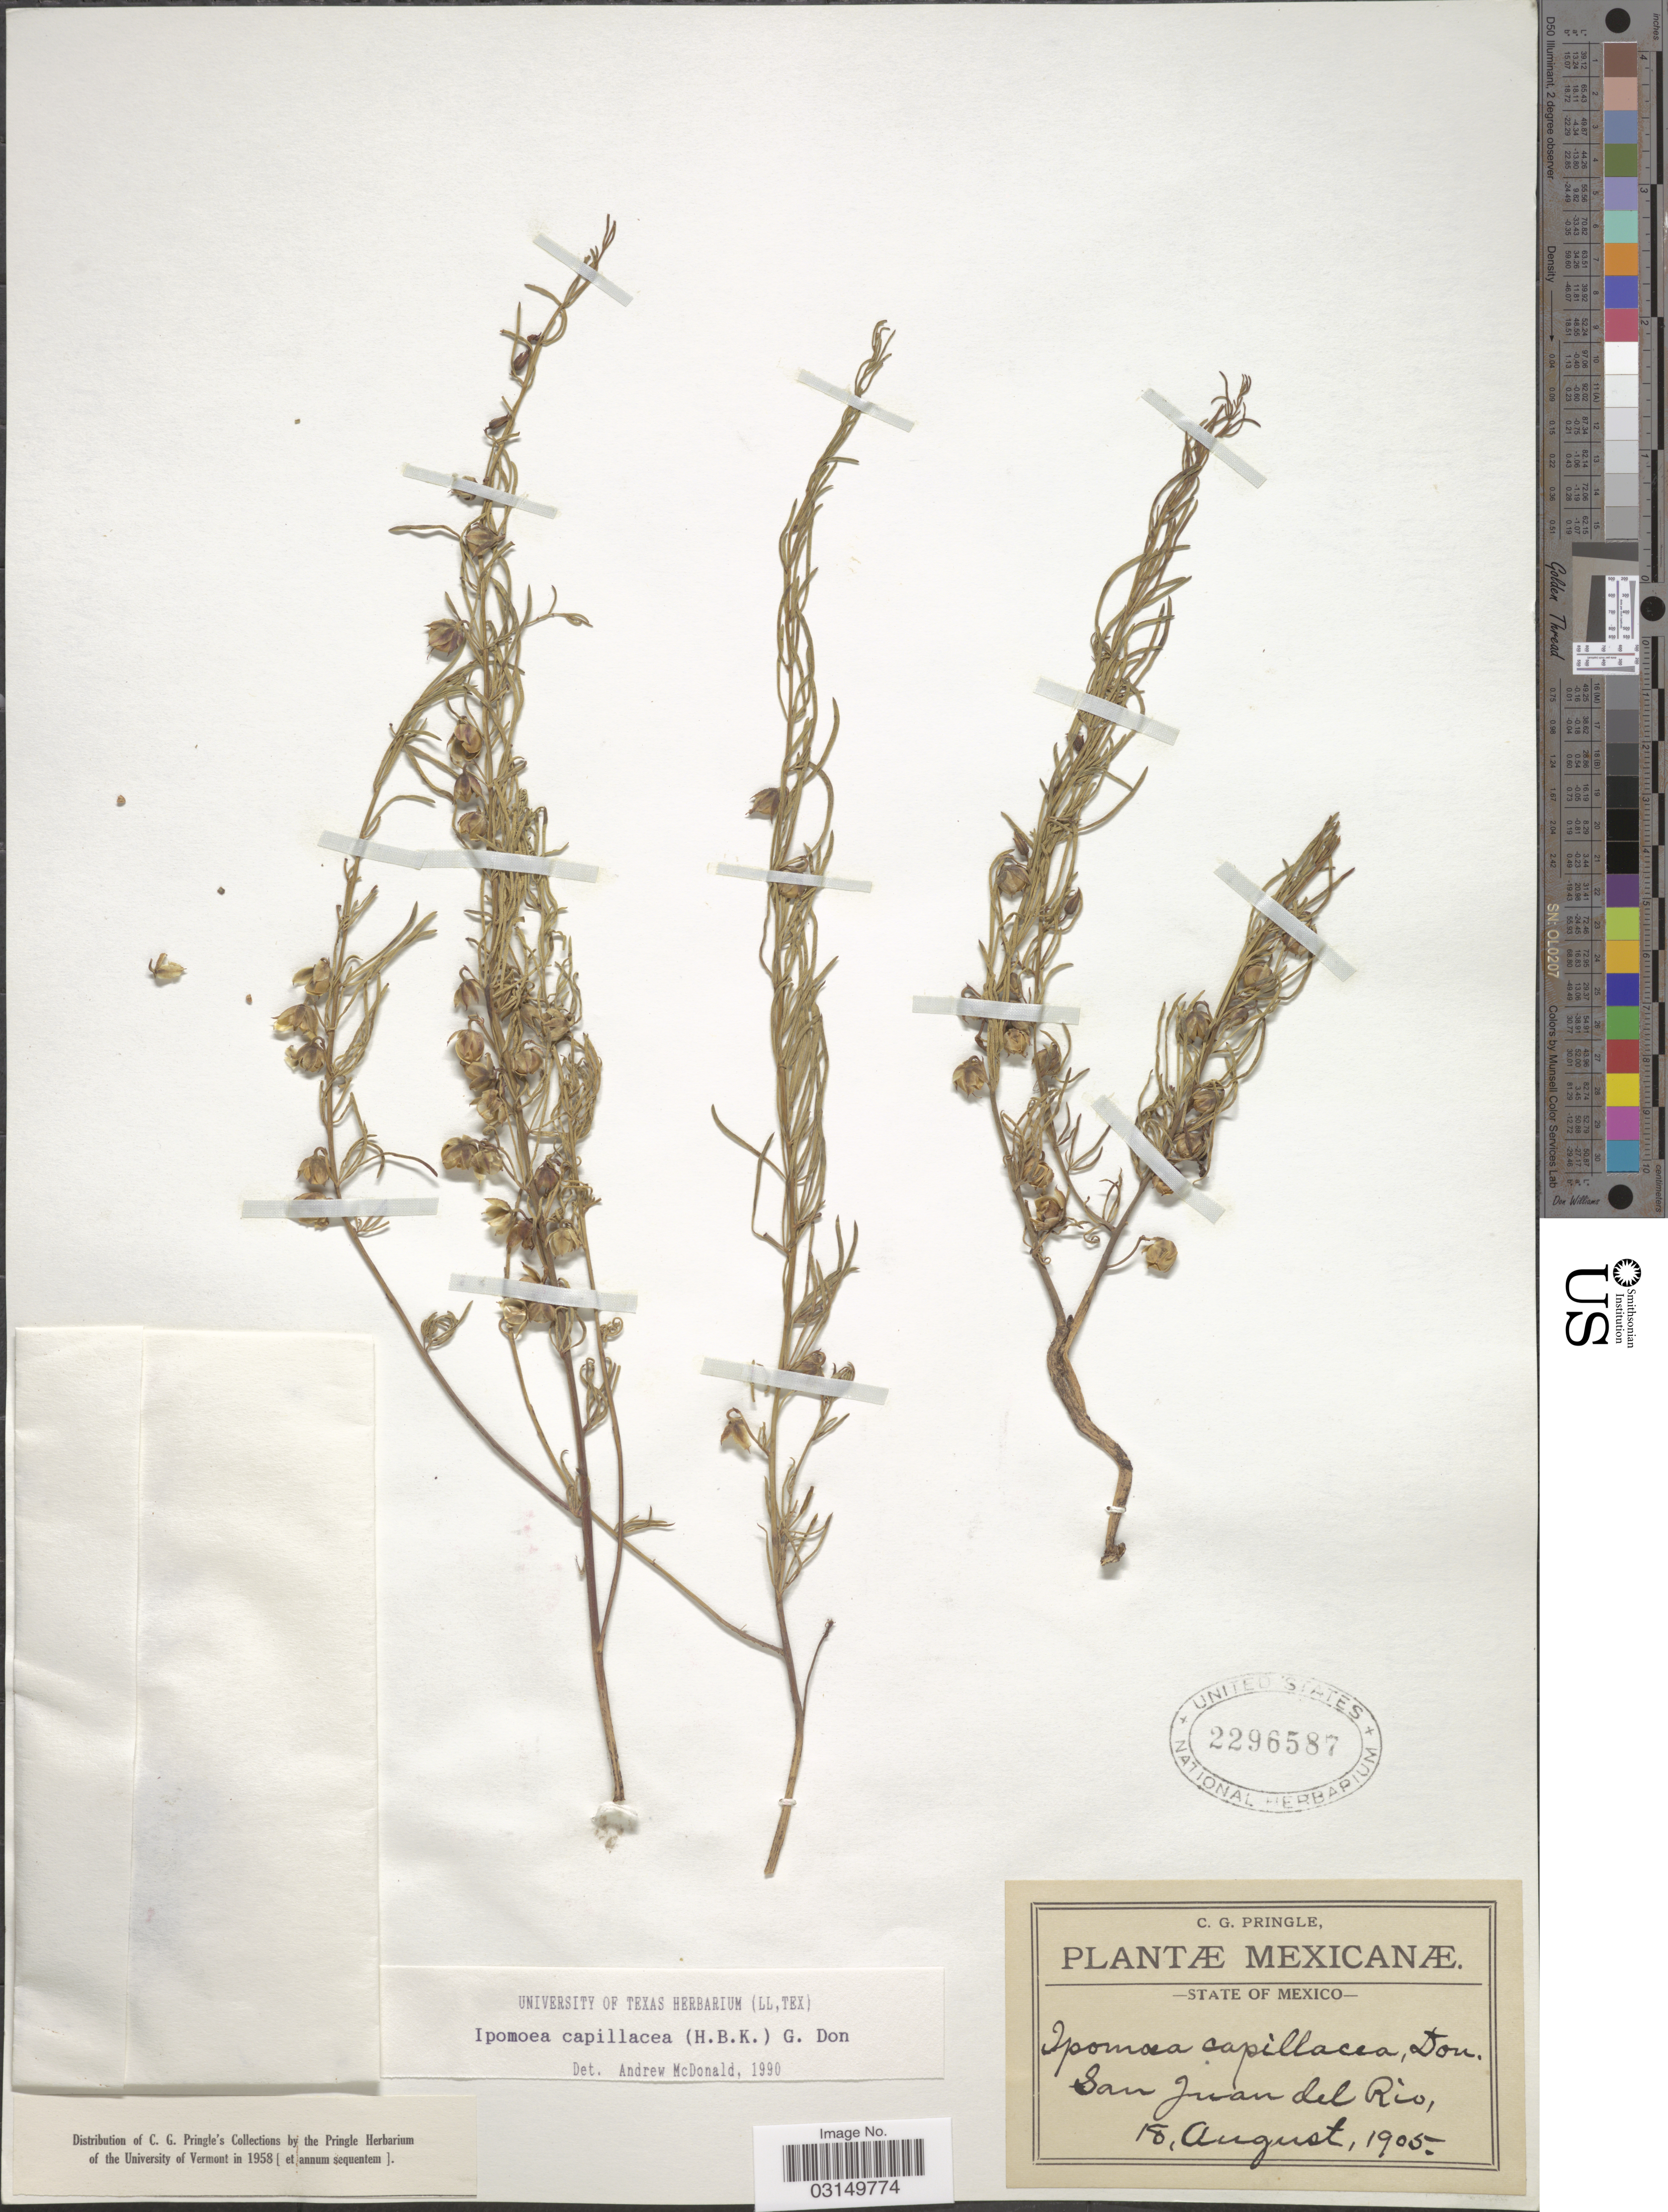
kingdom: Plantae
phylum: Tracheophyta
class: Magnoliopsida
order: Solanales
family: Convolvulaceae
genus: Ipomoea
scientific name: Ipomoea capillacea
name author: (Kunth) G. Don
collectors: C. G. Pringle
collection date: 1905-08-18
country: Mexico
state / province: México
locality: San Juan del Rio.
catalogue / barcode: US 2296587